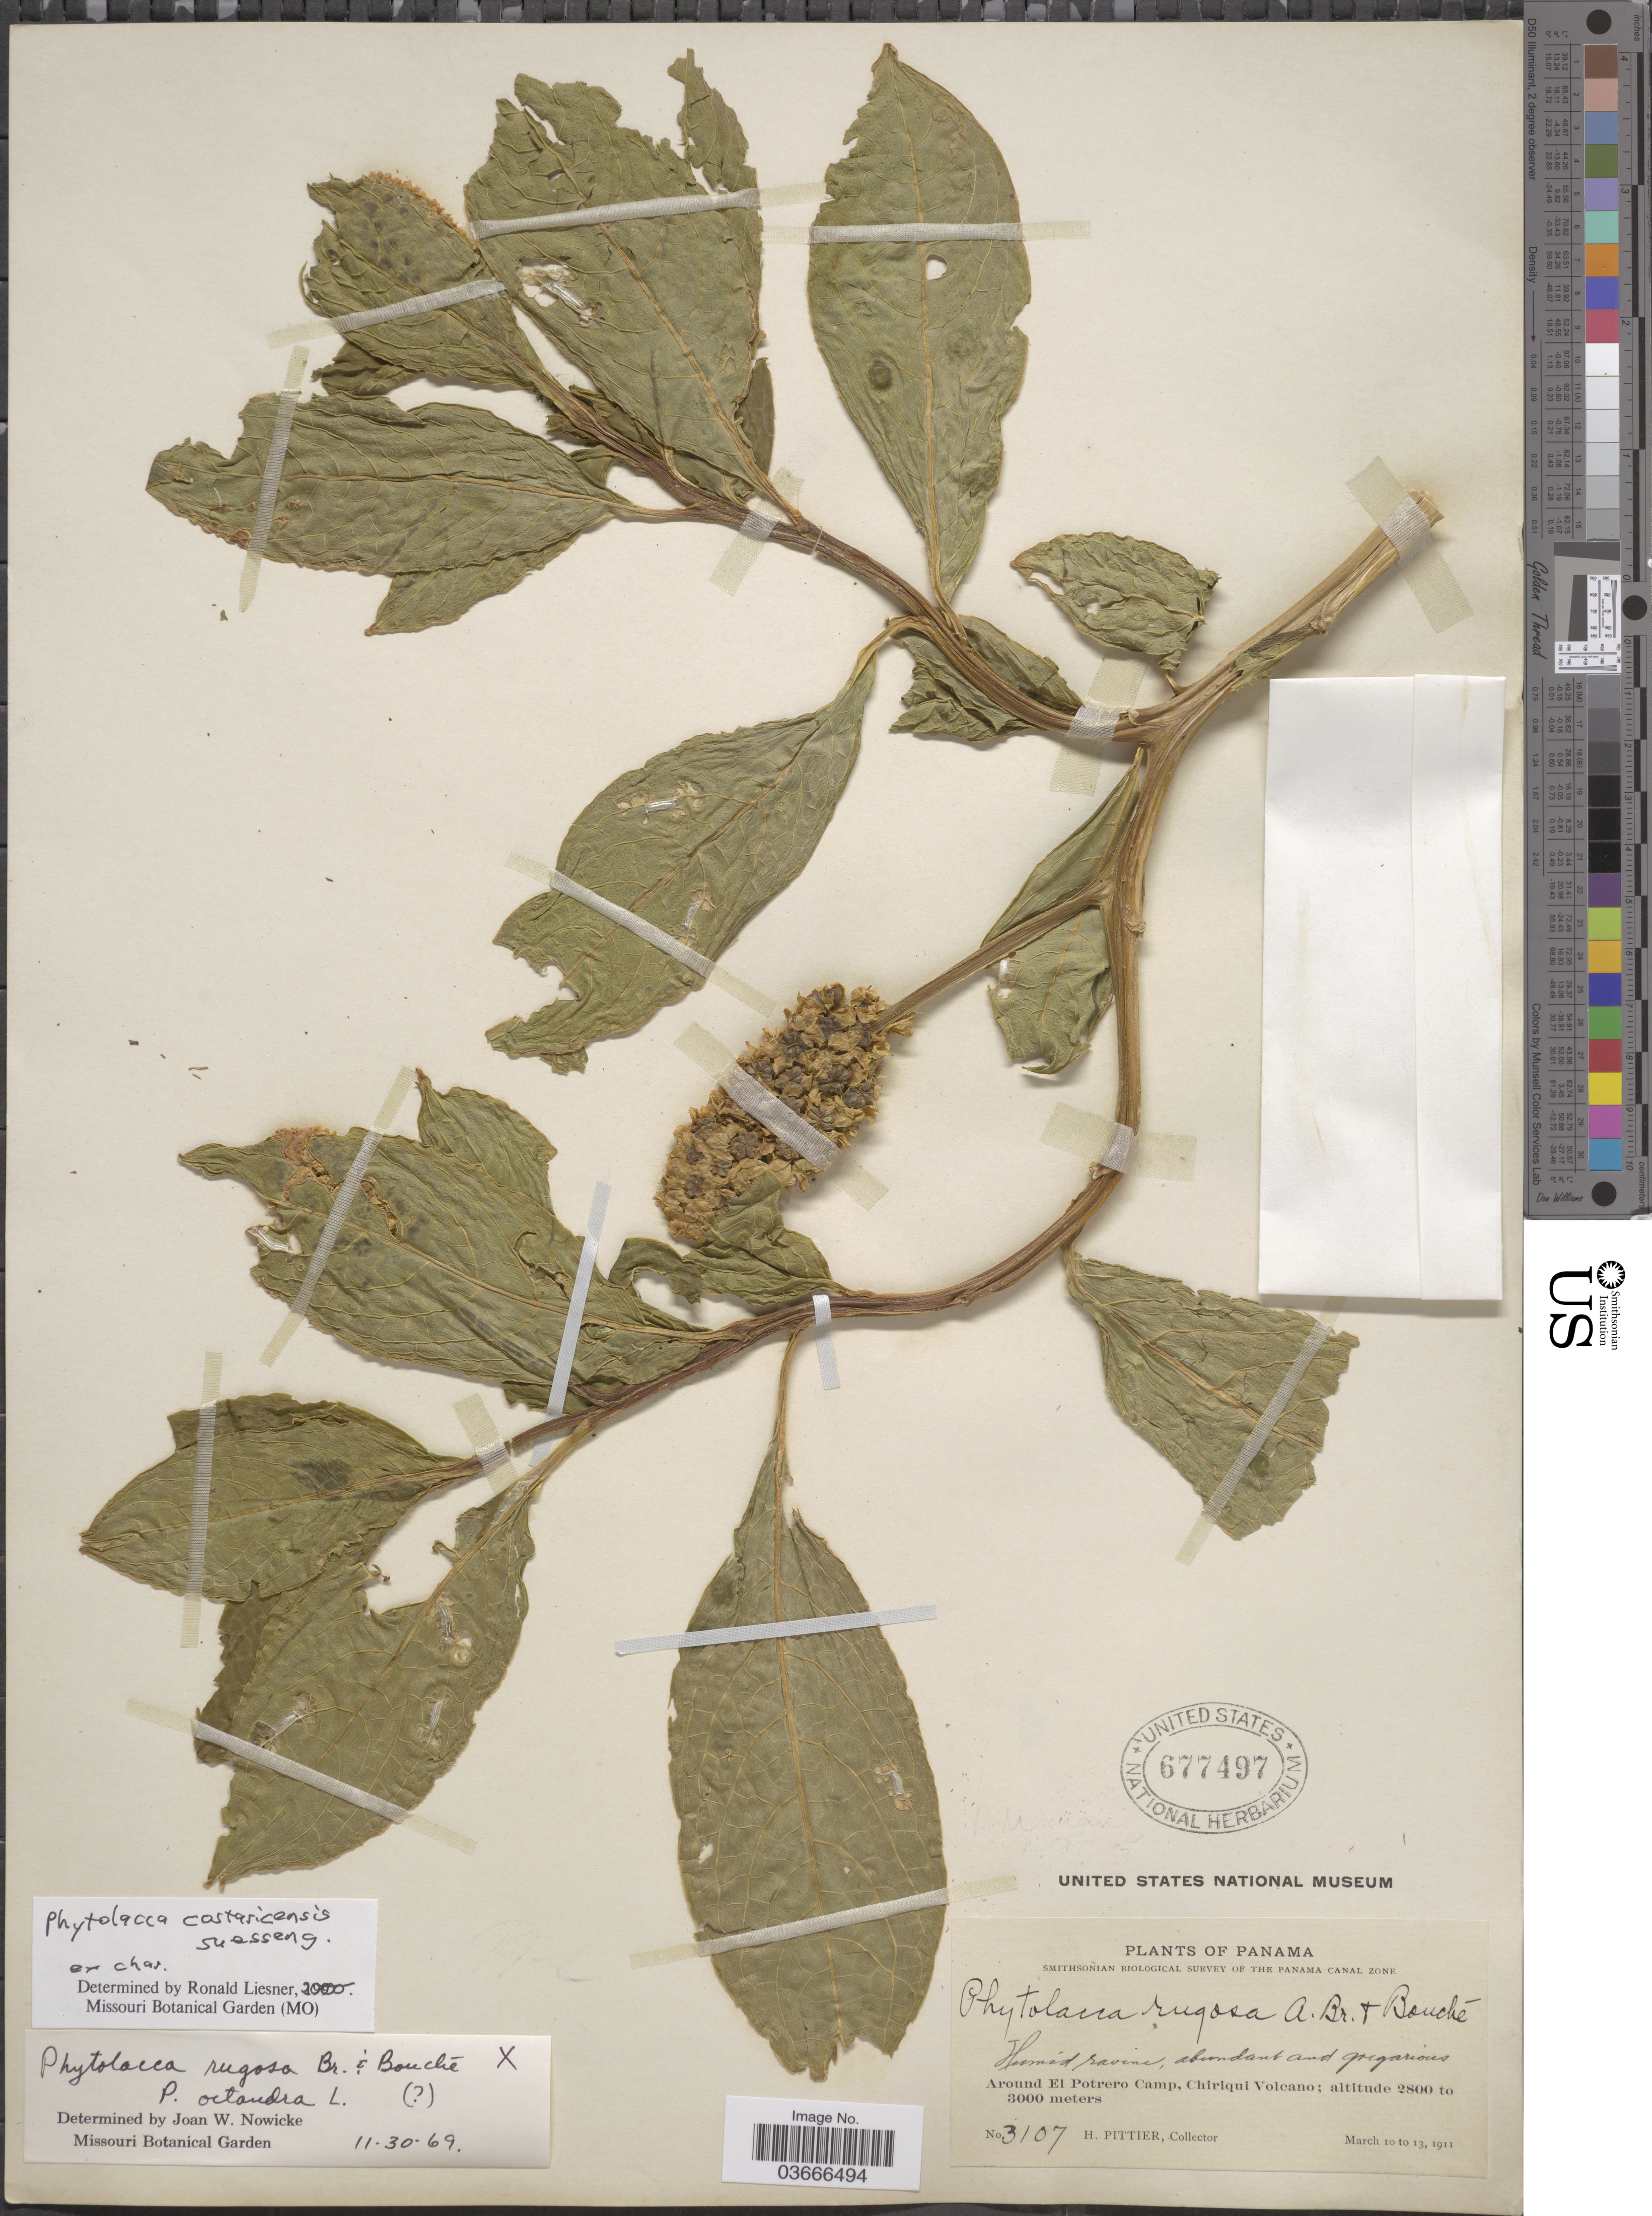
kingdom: Plantae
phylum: Tracheophyta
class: Magnoliopsida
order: Caryophyllales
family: Phytolaccaceae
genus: Phytolacca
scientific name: Phytolacca costaricensis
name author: Suess.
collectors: H. F. Pittier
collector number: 3107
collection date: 1911-03-10/1911-03-13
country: Panama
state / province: Chiriqui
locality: Around El Potrero Camp, Chiriqui Volcano.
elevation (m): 2800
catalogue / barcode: US 677497